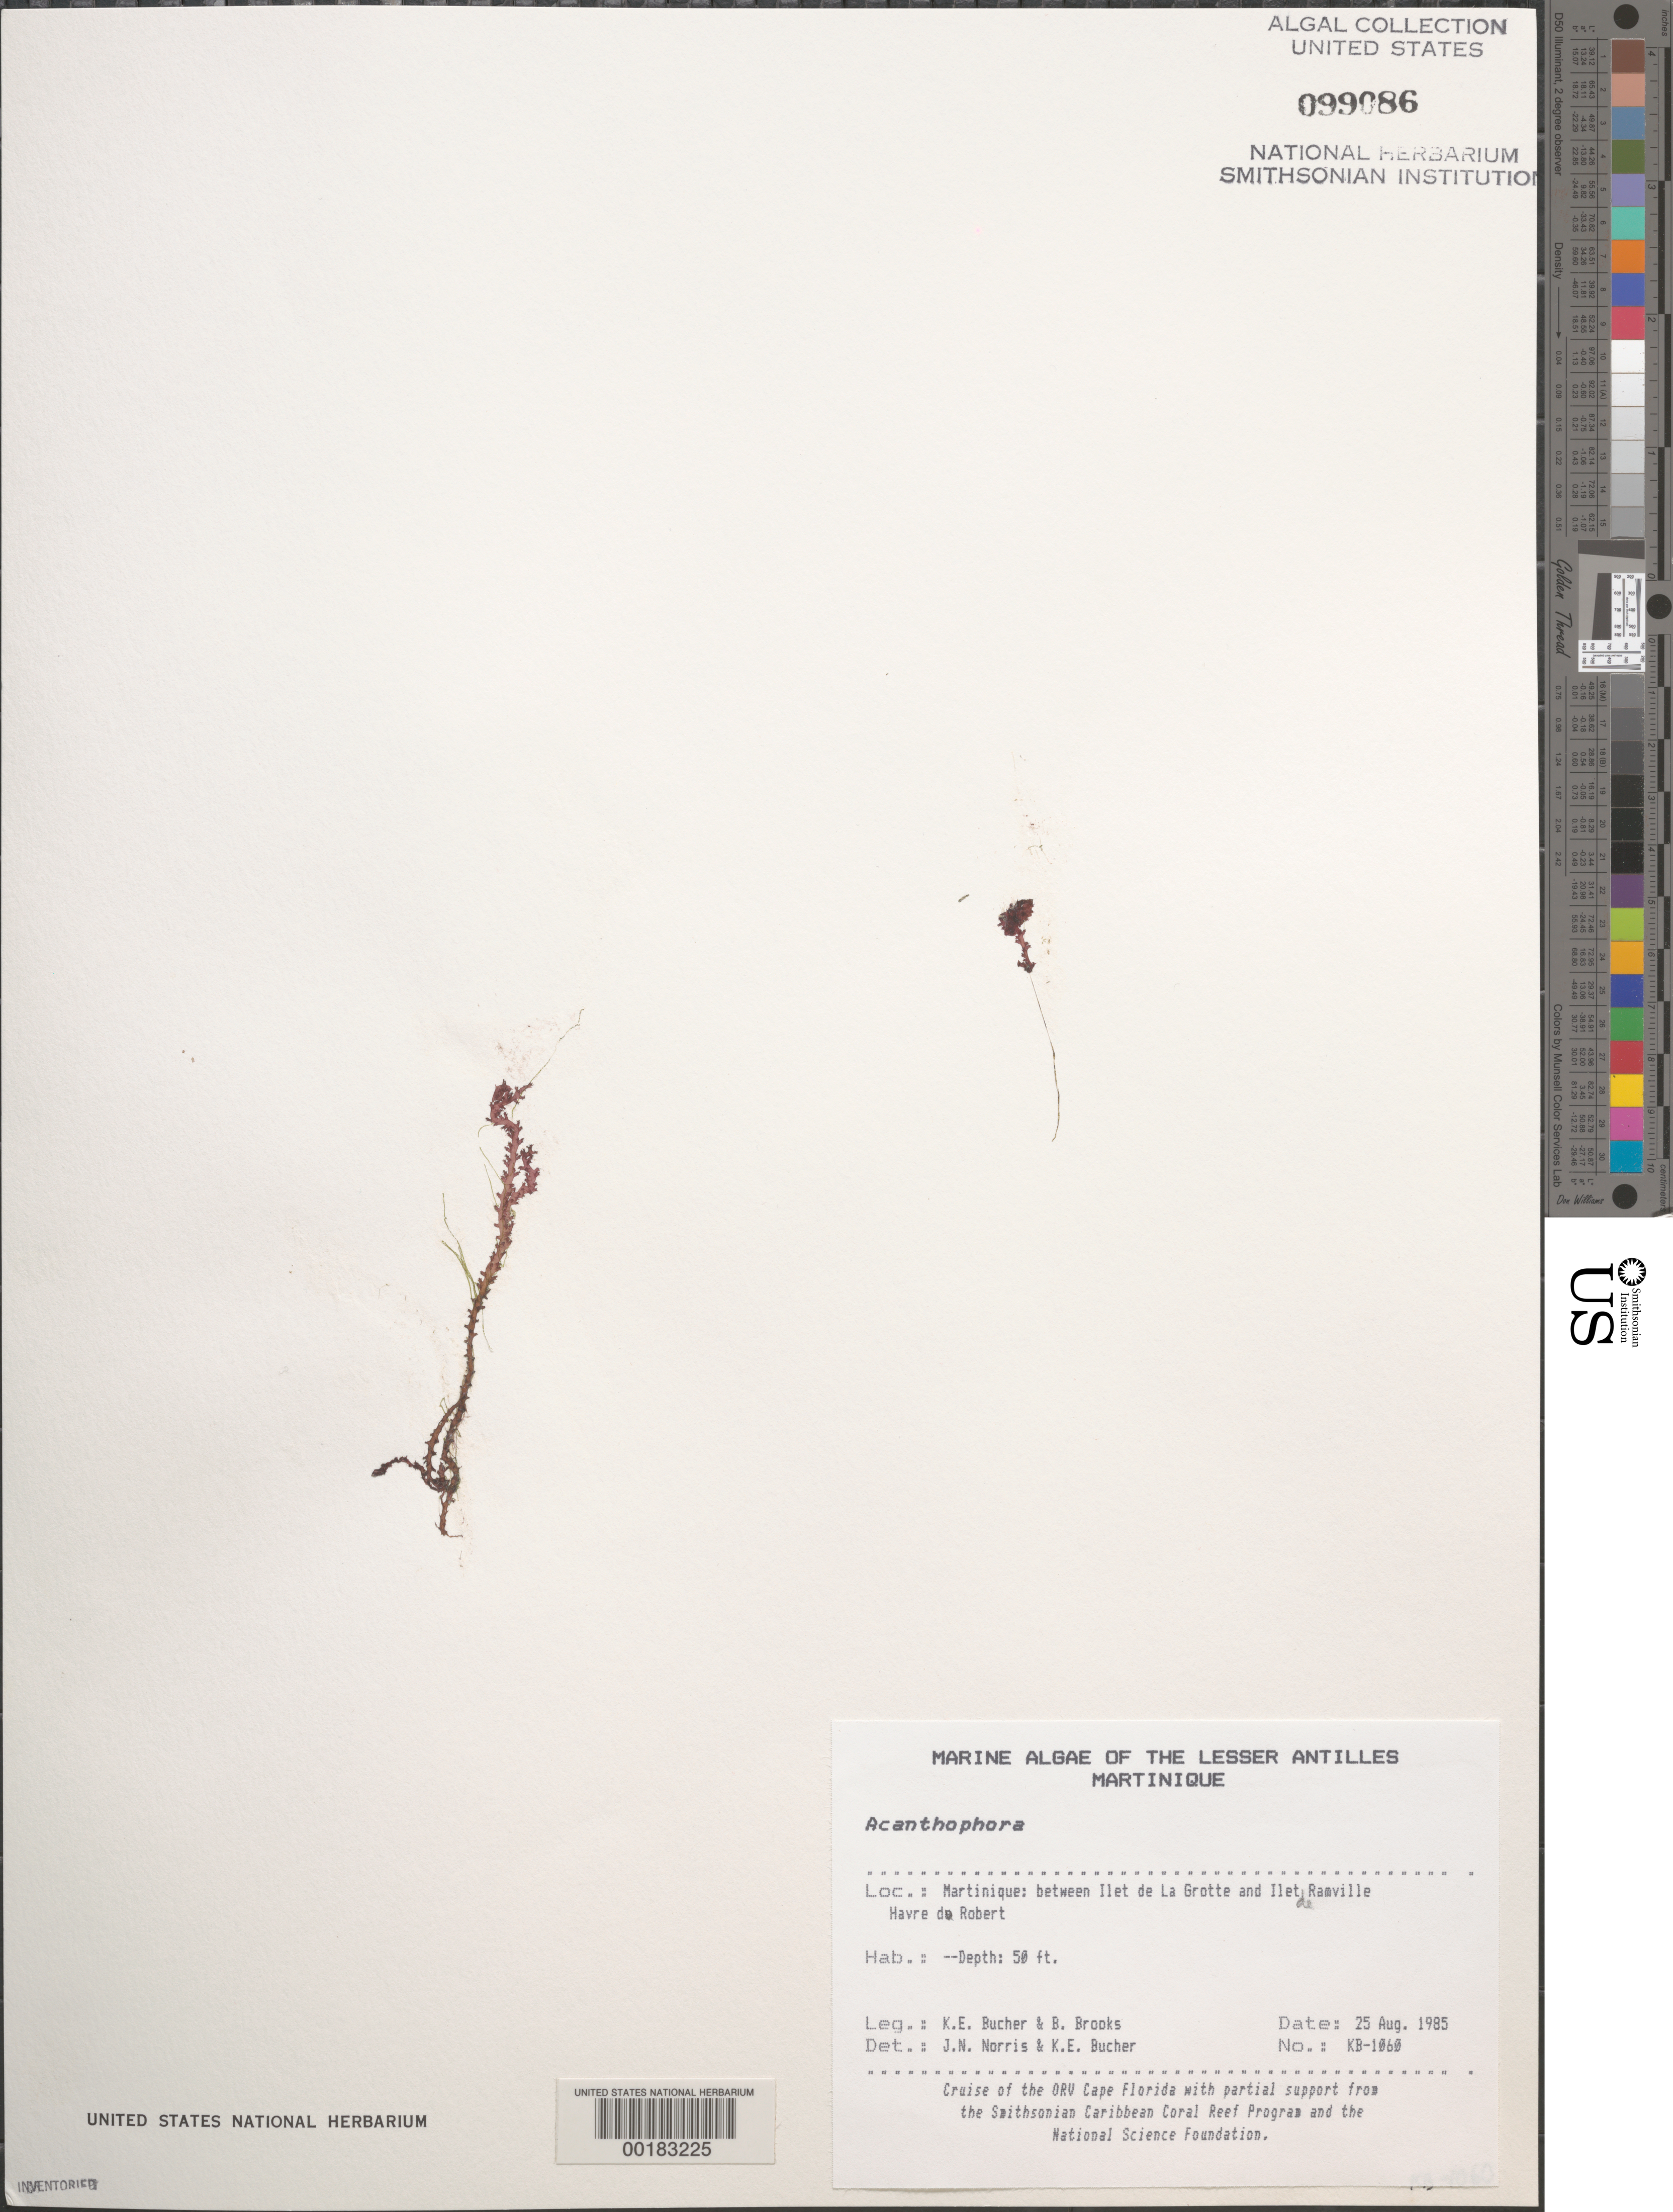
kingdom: Plantae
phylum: Rhodophyta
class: Florideophyceae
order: Ceramiales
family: Rhodomelaceae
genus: Acanthophora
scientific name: Acanthophora sp.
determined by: Norris, J. N.; Bucher, K. E.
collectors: K. E. Bucher & B. Brooks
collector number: Kb-1060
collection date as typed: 25 Aug 1985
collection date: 1985-08-25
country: St. Vincent - Grenadines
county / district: Grenadines Parish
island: Grenadine Islands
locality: Havre du Robert, between Ilet de La Grotte and Ilet de Ramville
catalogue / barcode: US 99086